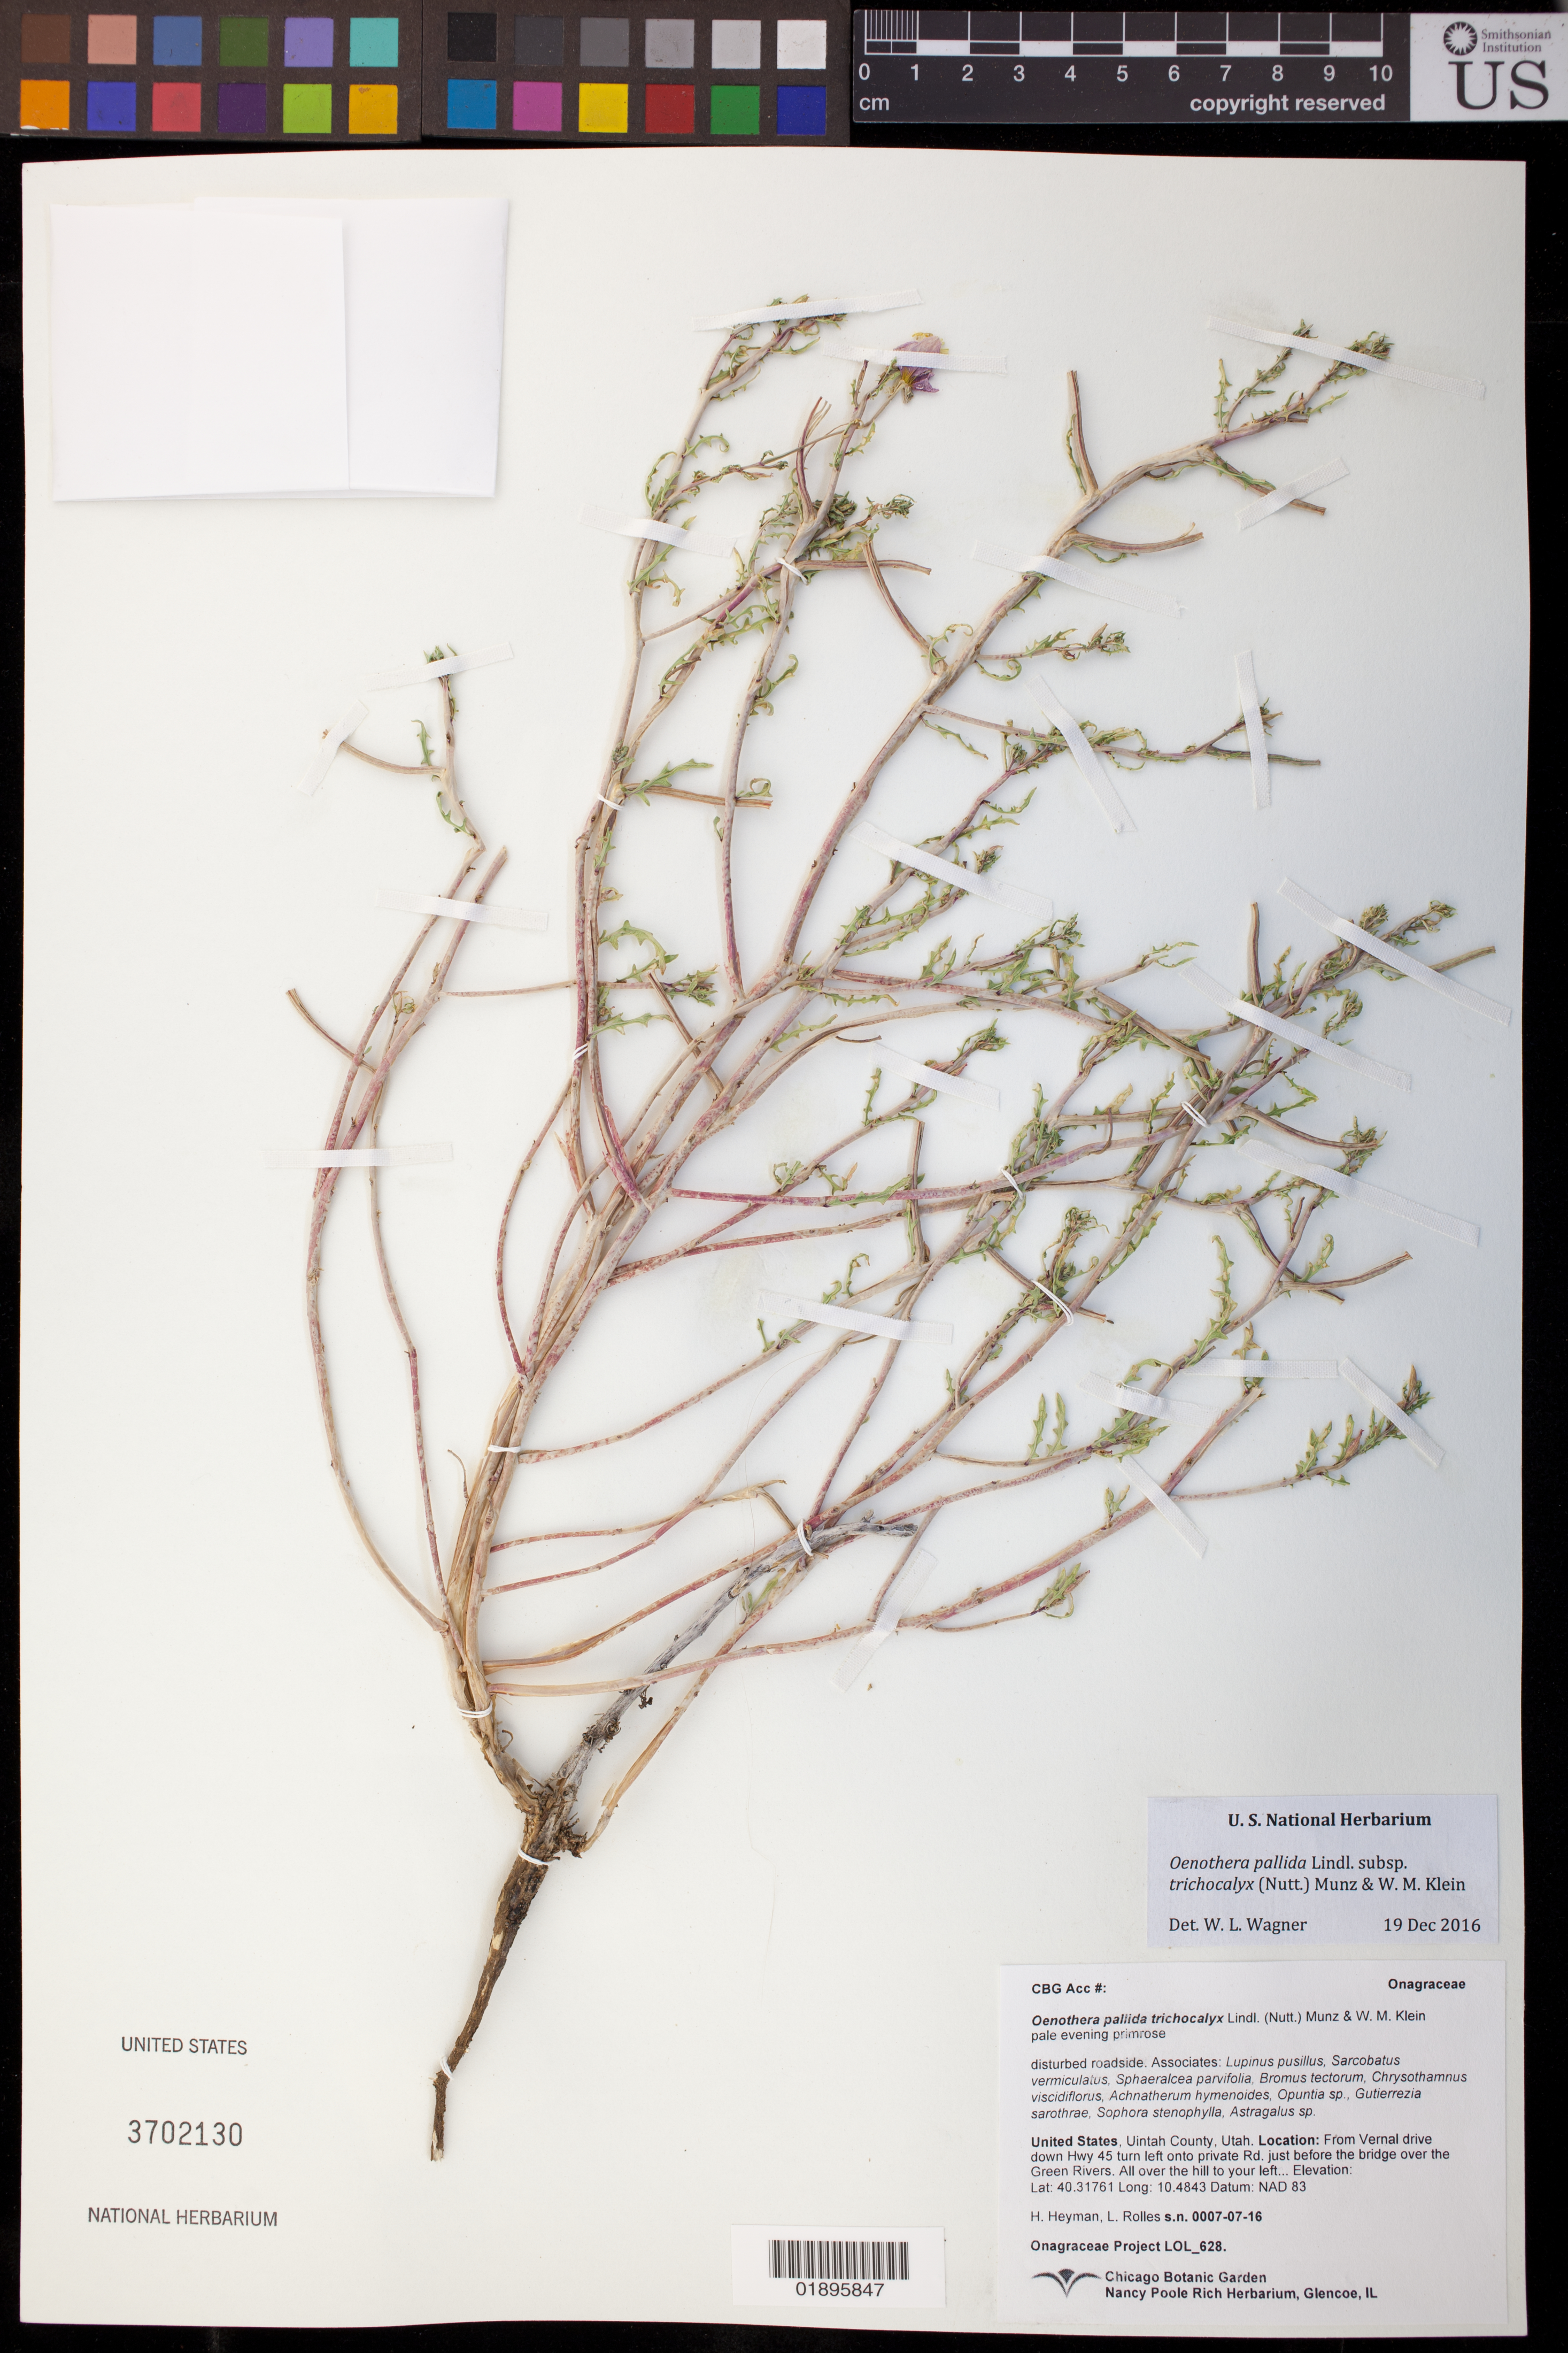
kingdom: Plantae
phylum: Tracheophyta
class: Magnoliopsida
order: Myrtales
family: Onagraceae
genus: Oenothera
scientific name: Oenothera pallida subsp. trichocalyx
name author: (Nutt.) Munz & W.M. Klein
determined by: Wagner, W. L., (BOT), Smithsonian Institution - National Museum of Natural History (UNITED STATES)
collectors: H. Heyman & L. Rolles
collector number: LOL 628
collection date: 2016-07-07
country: United States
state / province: Utah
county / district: Uintah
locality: From Vernal drive down Hwy 45 turn left onto private Rd. just before the bridge over the Green Rivers. All over the hill to your left.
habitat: disturbed roadside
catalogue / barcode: US 3702130